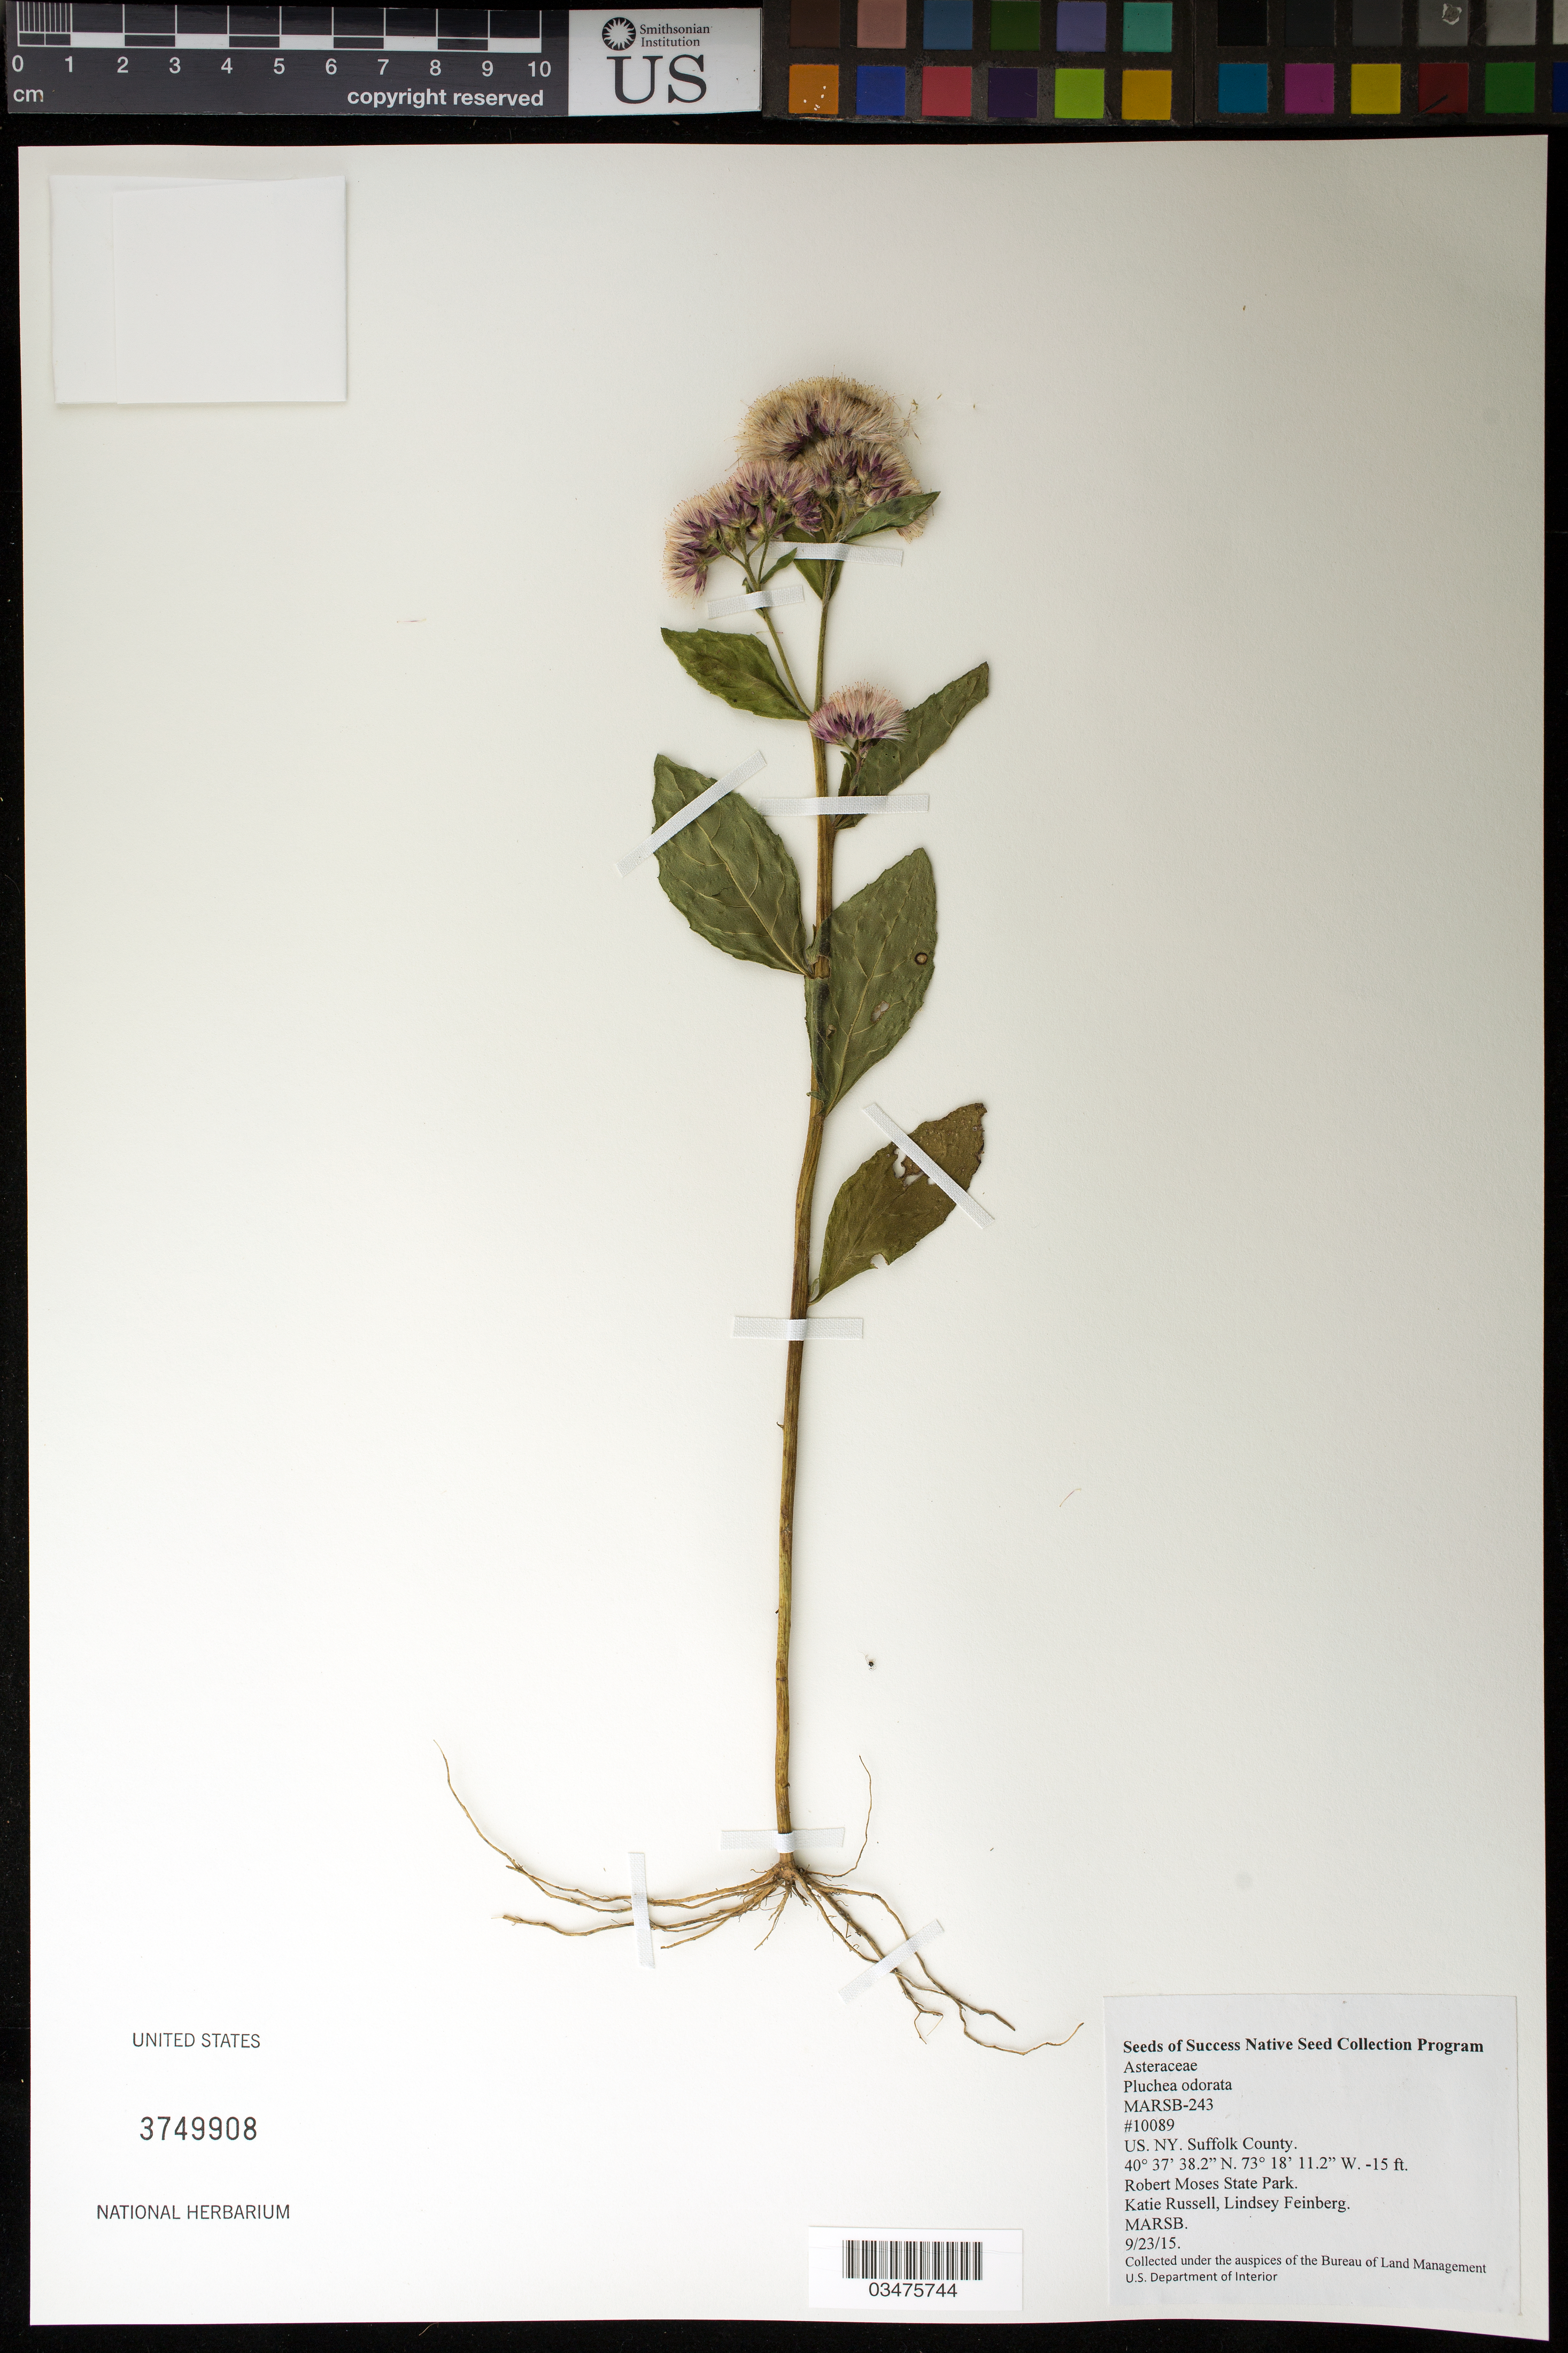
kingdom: Plantae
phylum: Tracheophyta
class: Magnoliopsida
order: Asterales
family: Asteraceae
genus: Pluchea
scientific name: Pluchea odorata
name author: (L.) Cass.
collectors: K. Russell & L. Feinberg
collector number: MARSB-243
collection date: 2015-09-23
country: United States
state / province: New York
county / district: Suffolk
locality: Robert Moses State Park, Democrat Point wetlands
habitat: Atlantic & Gulf Coast Salt Brackish Marsh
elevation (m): -5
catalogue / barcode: US 3749908